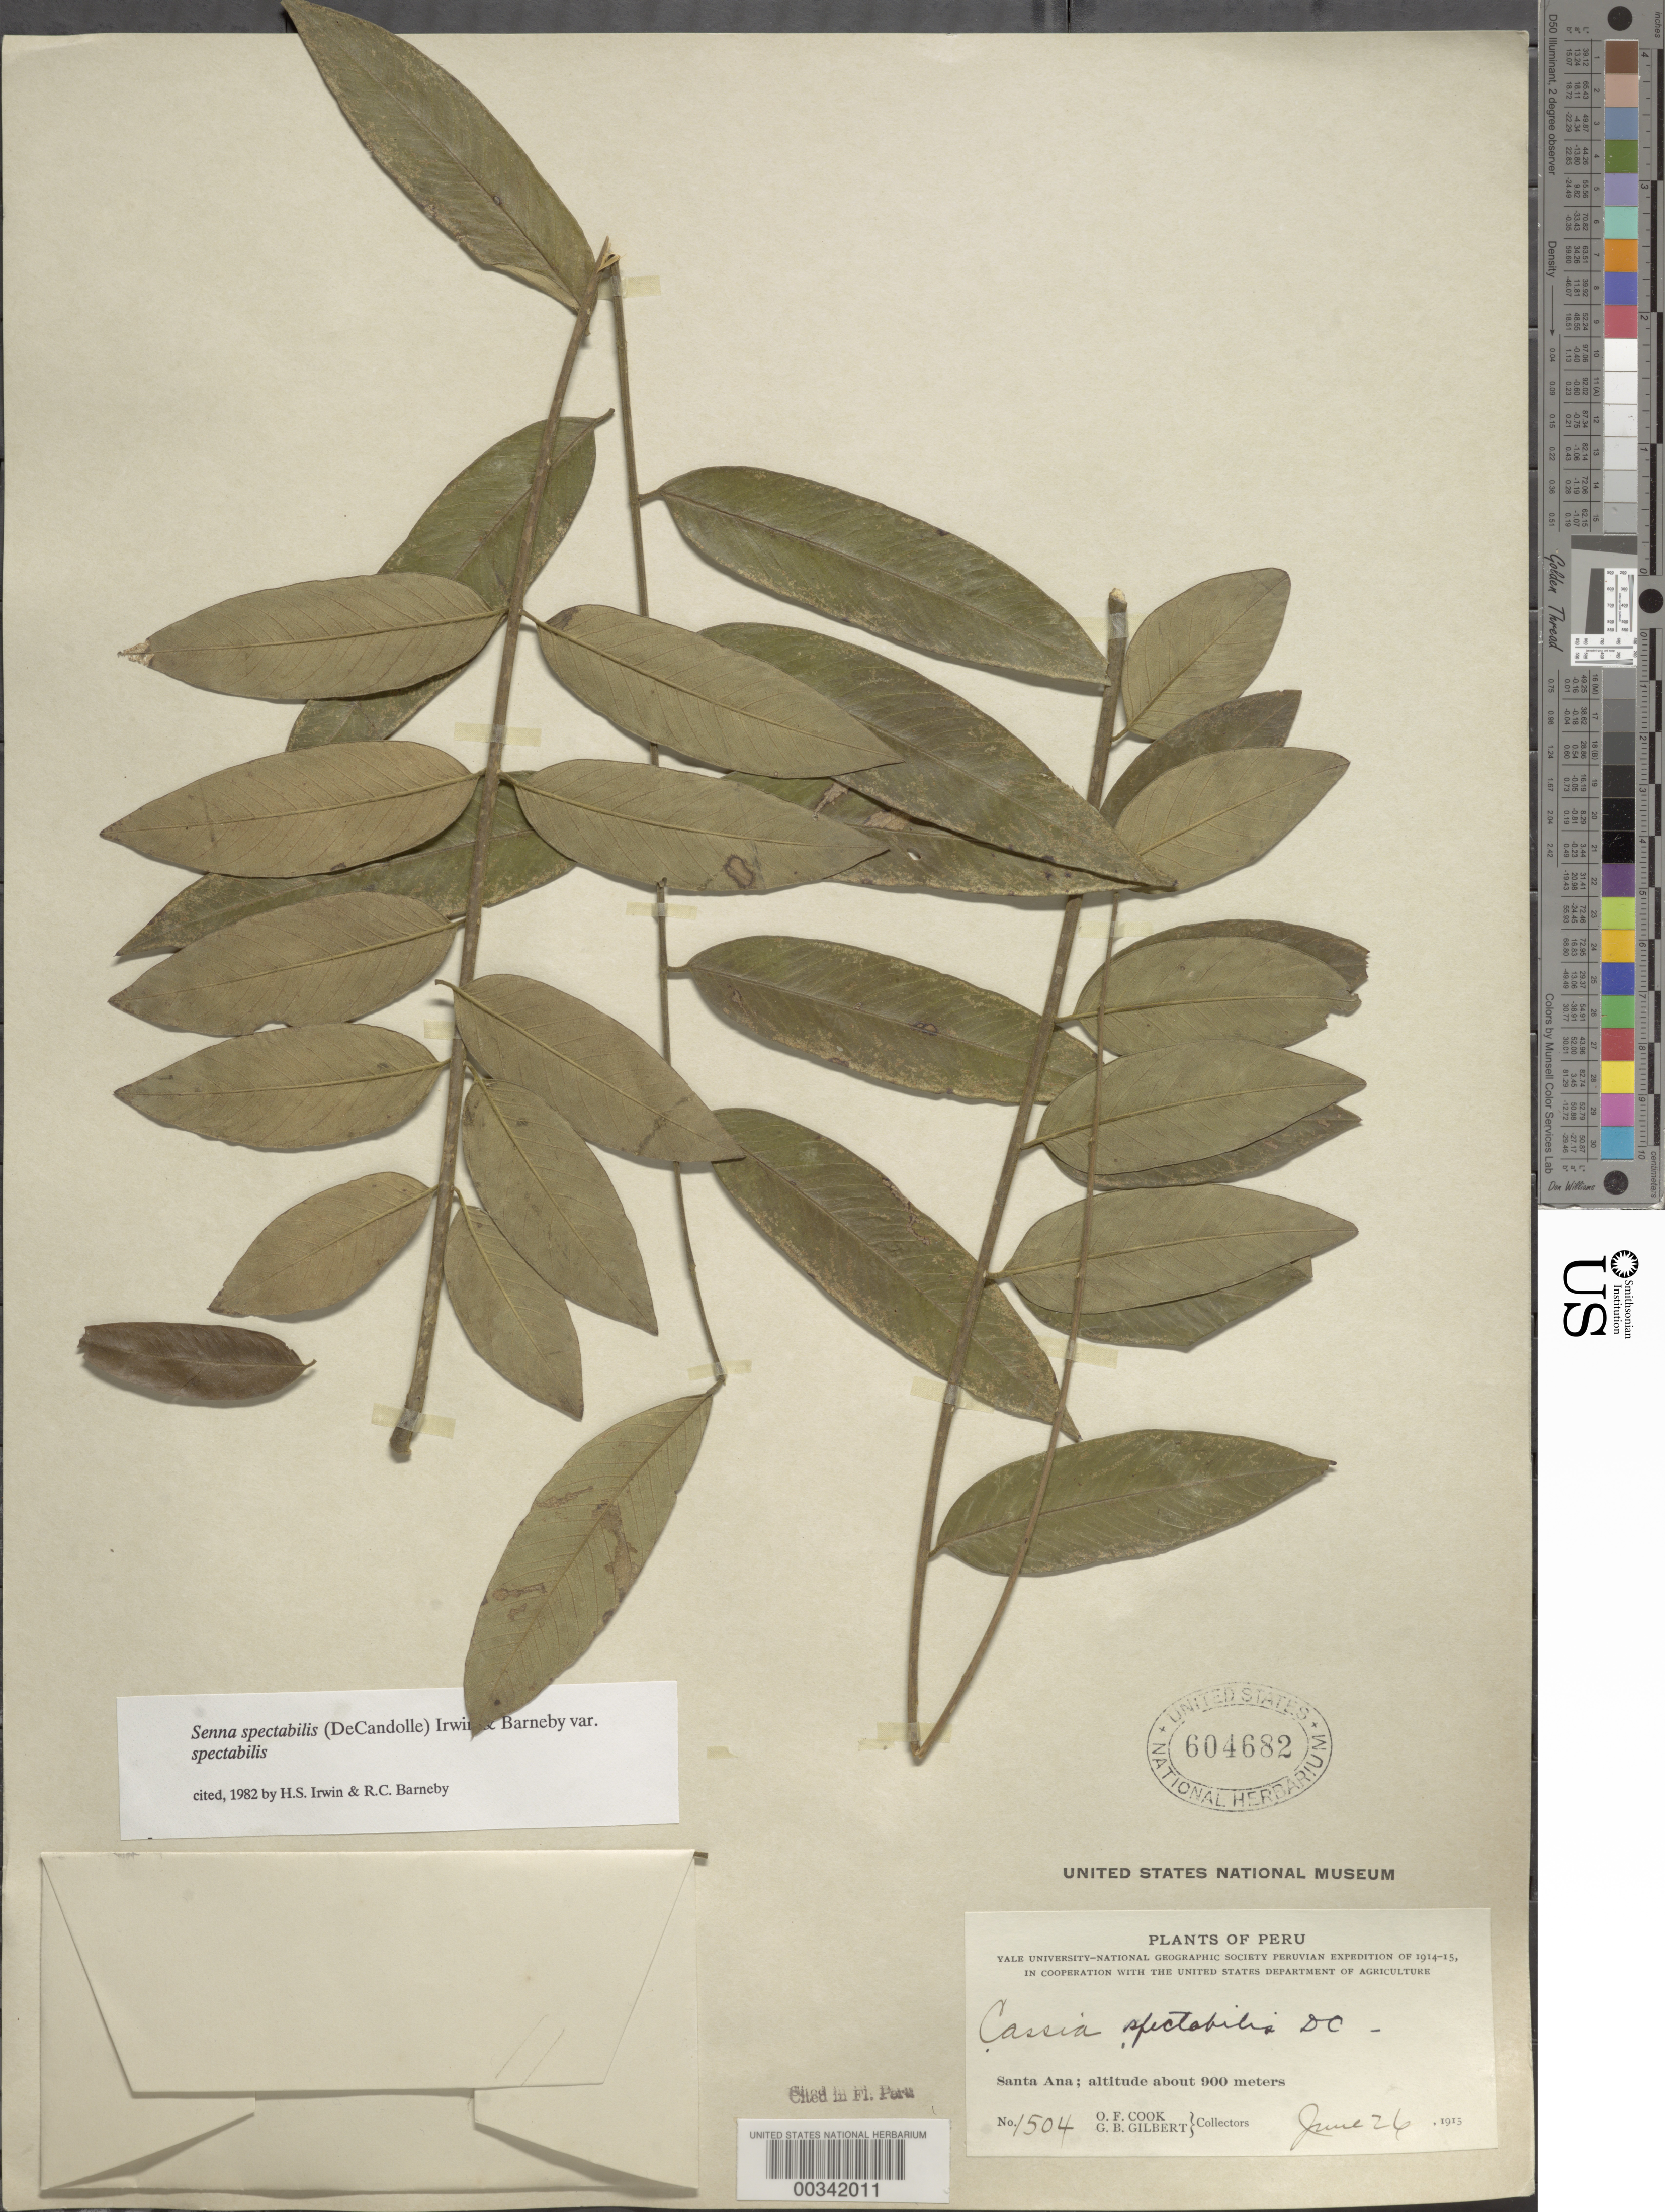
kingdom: Plantae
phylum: Tracheophyta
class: Magnoliopsida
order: Fabales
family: Fabaceae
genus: Senna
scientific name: Senna spectabilis var. spectabilis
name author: (DC.) H.S. Irwin & Barneby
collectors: O. F. Cook & G. B. Gilbert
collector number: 1504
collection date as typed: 26 Jun 1915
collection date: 1915-06-26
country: Peru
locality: Santa Ana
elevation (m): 900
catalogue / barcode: US 604682